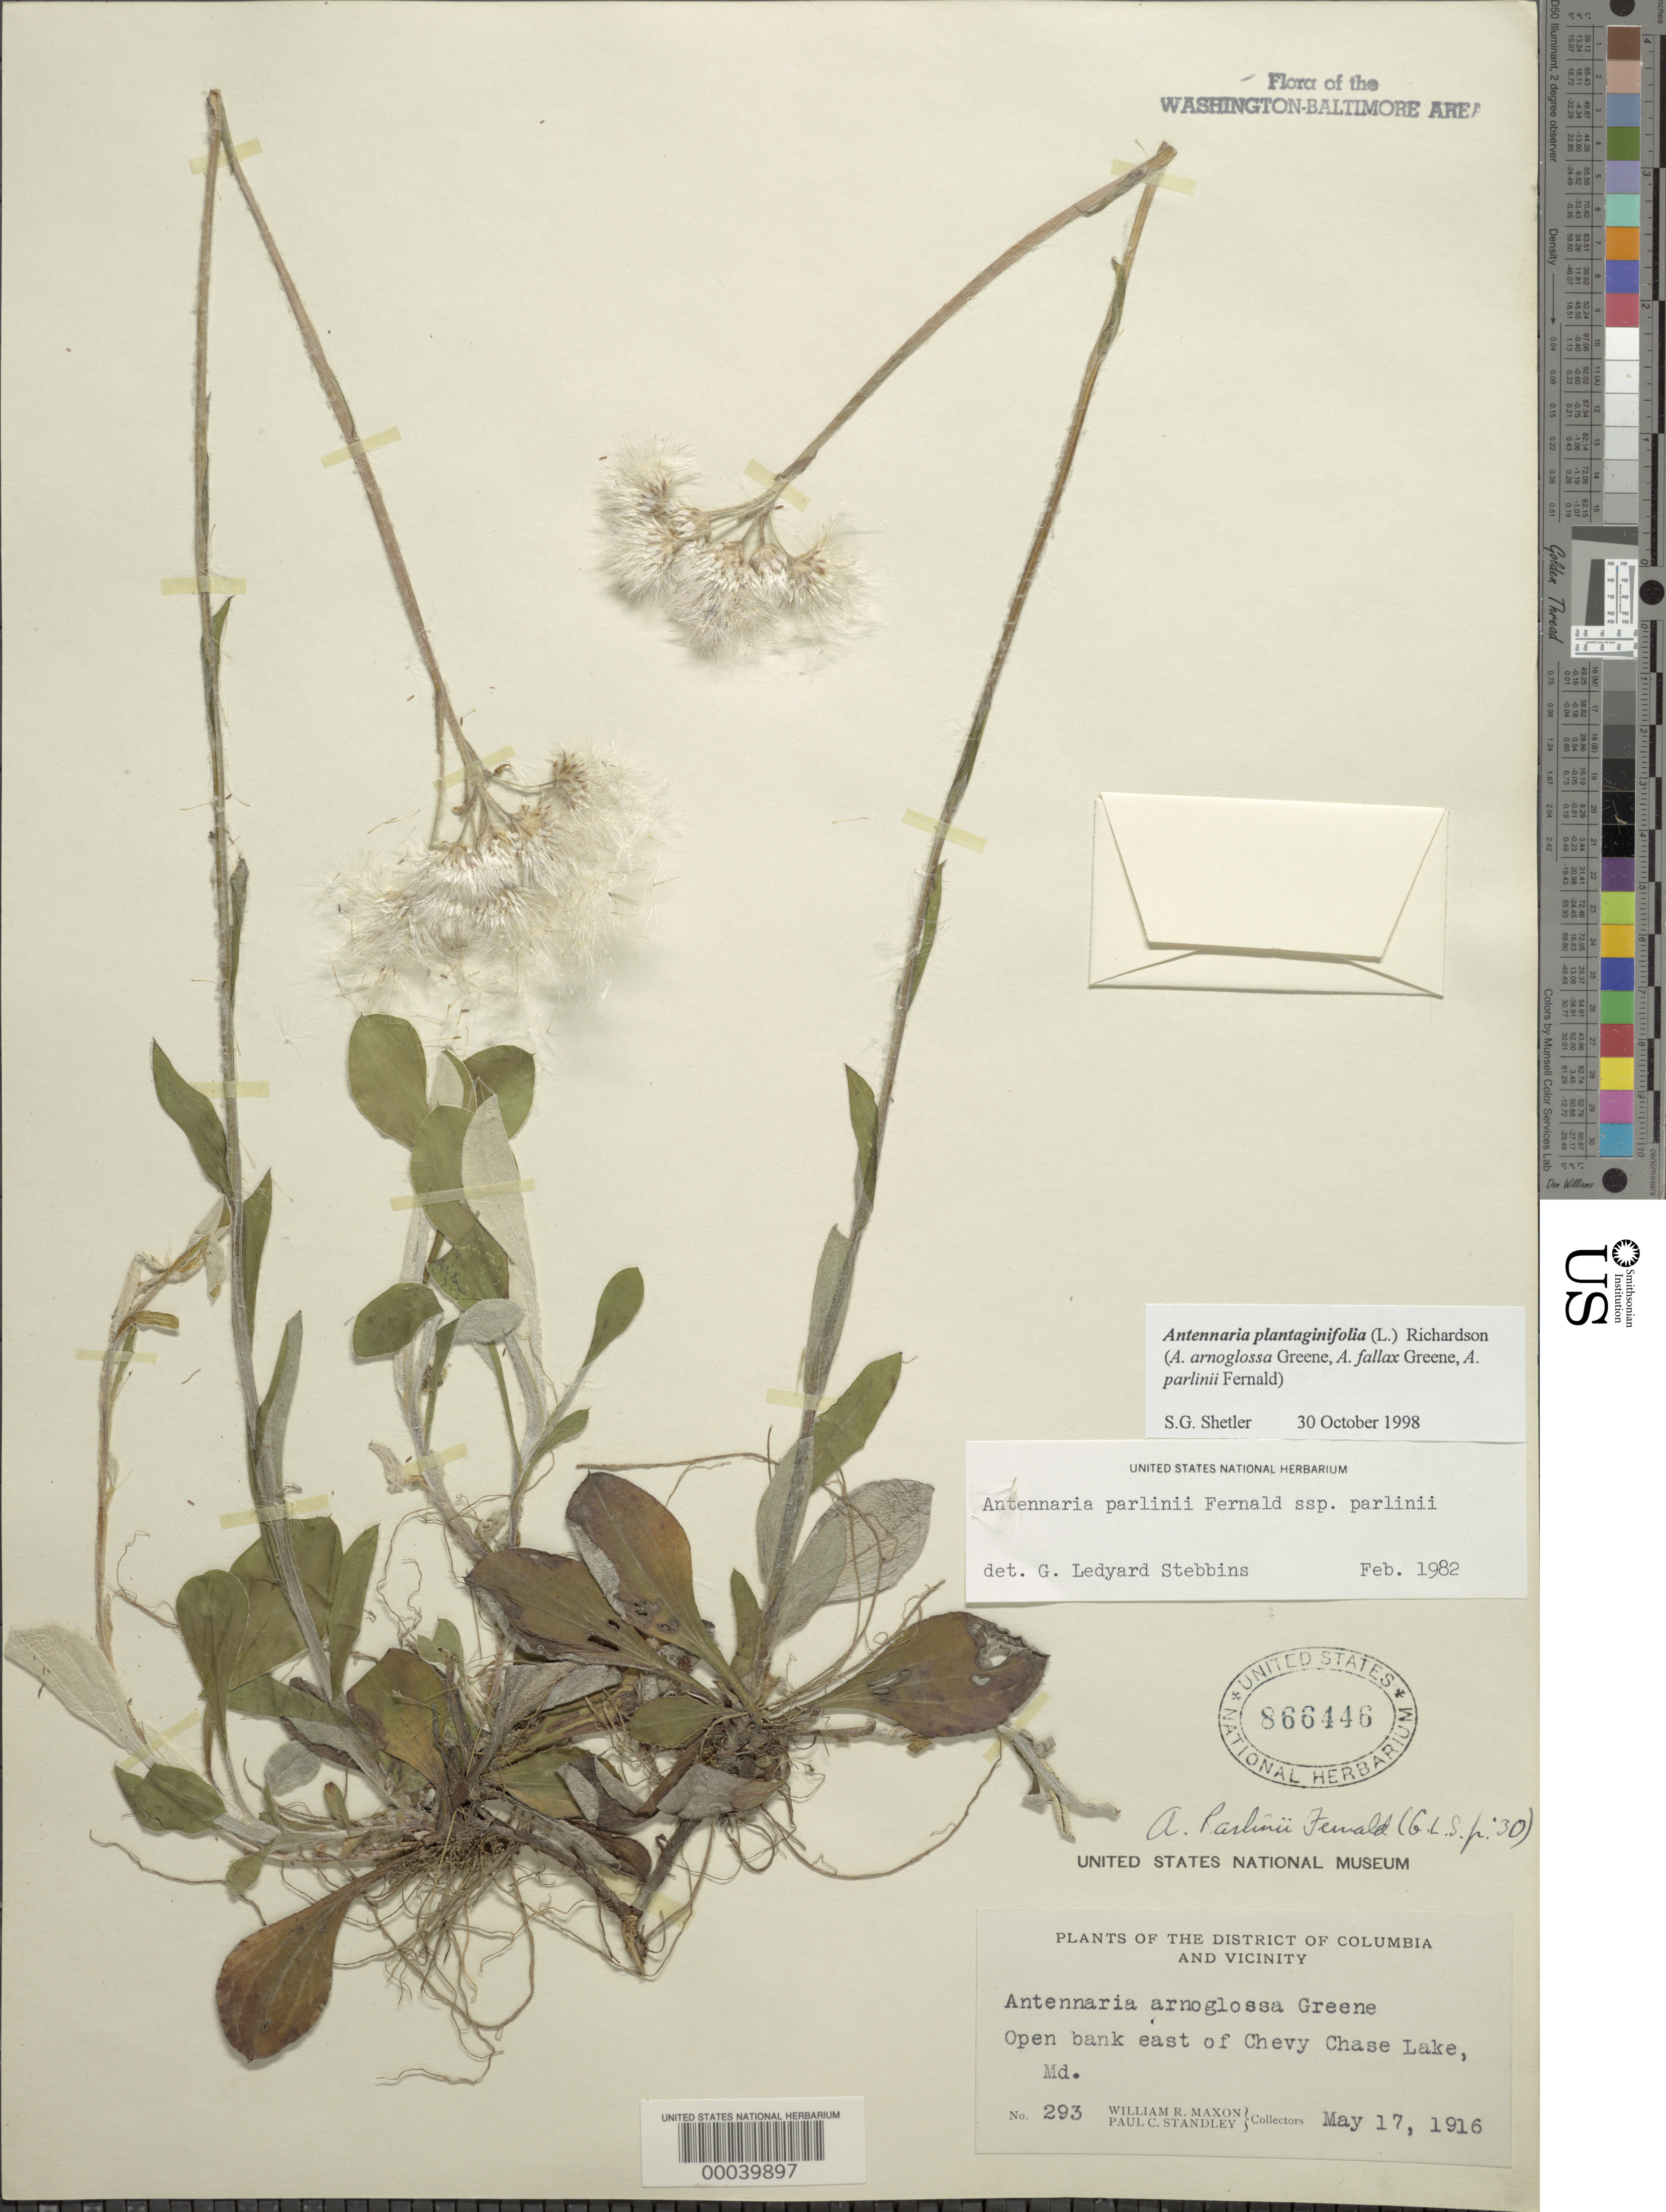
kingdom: Plantae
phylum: Tracheophyta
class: Magnoliopsida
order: Asterales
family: Asteraceae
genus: Antennaria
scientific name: Antennaria plantaginifolia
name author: (L.) Richardson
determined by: Stebbins, G. L.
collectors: W. R. Maxon & P. C. Standley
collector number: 293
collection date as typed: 17 May 1916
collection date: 1916-05-17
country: United States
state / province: Maryland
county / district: Montgomery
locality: East of Chevy Chase Lake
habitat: Open bank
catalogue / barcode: US 866446